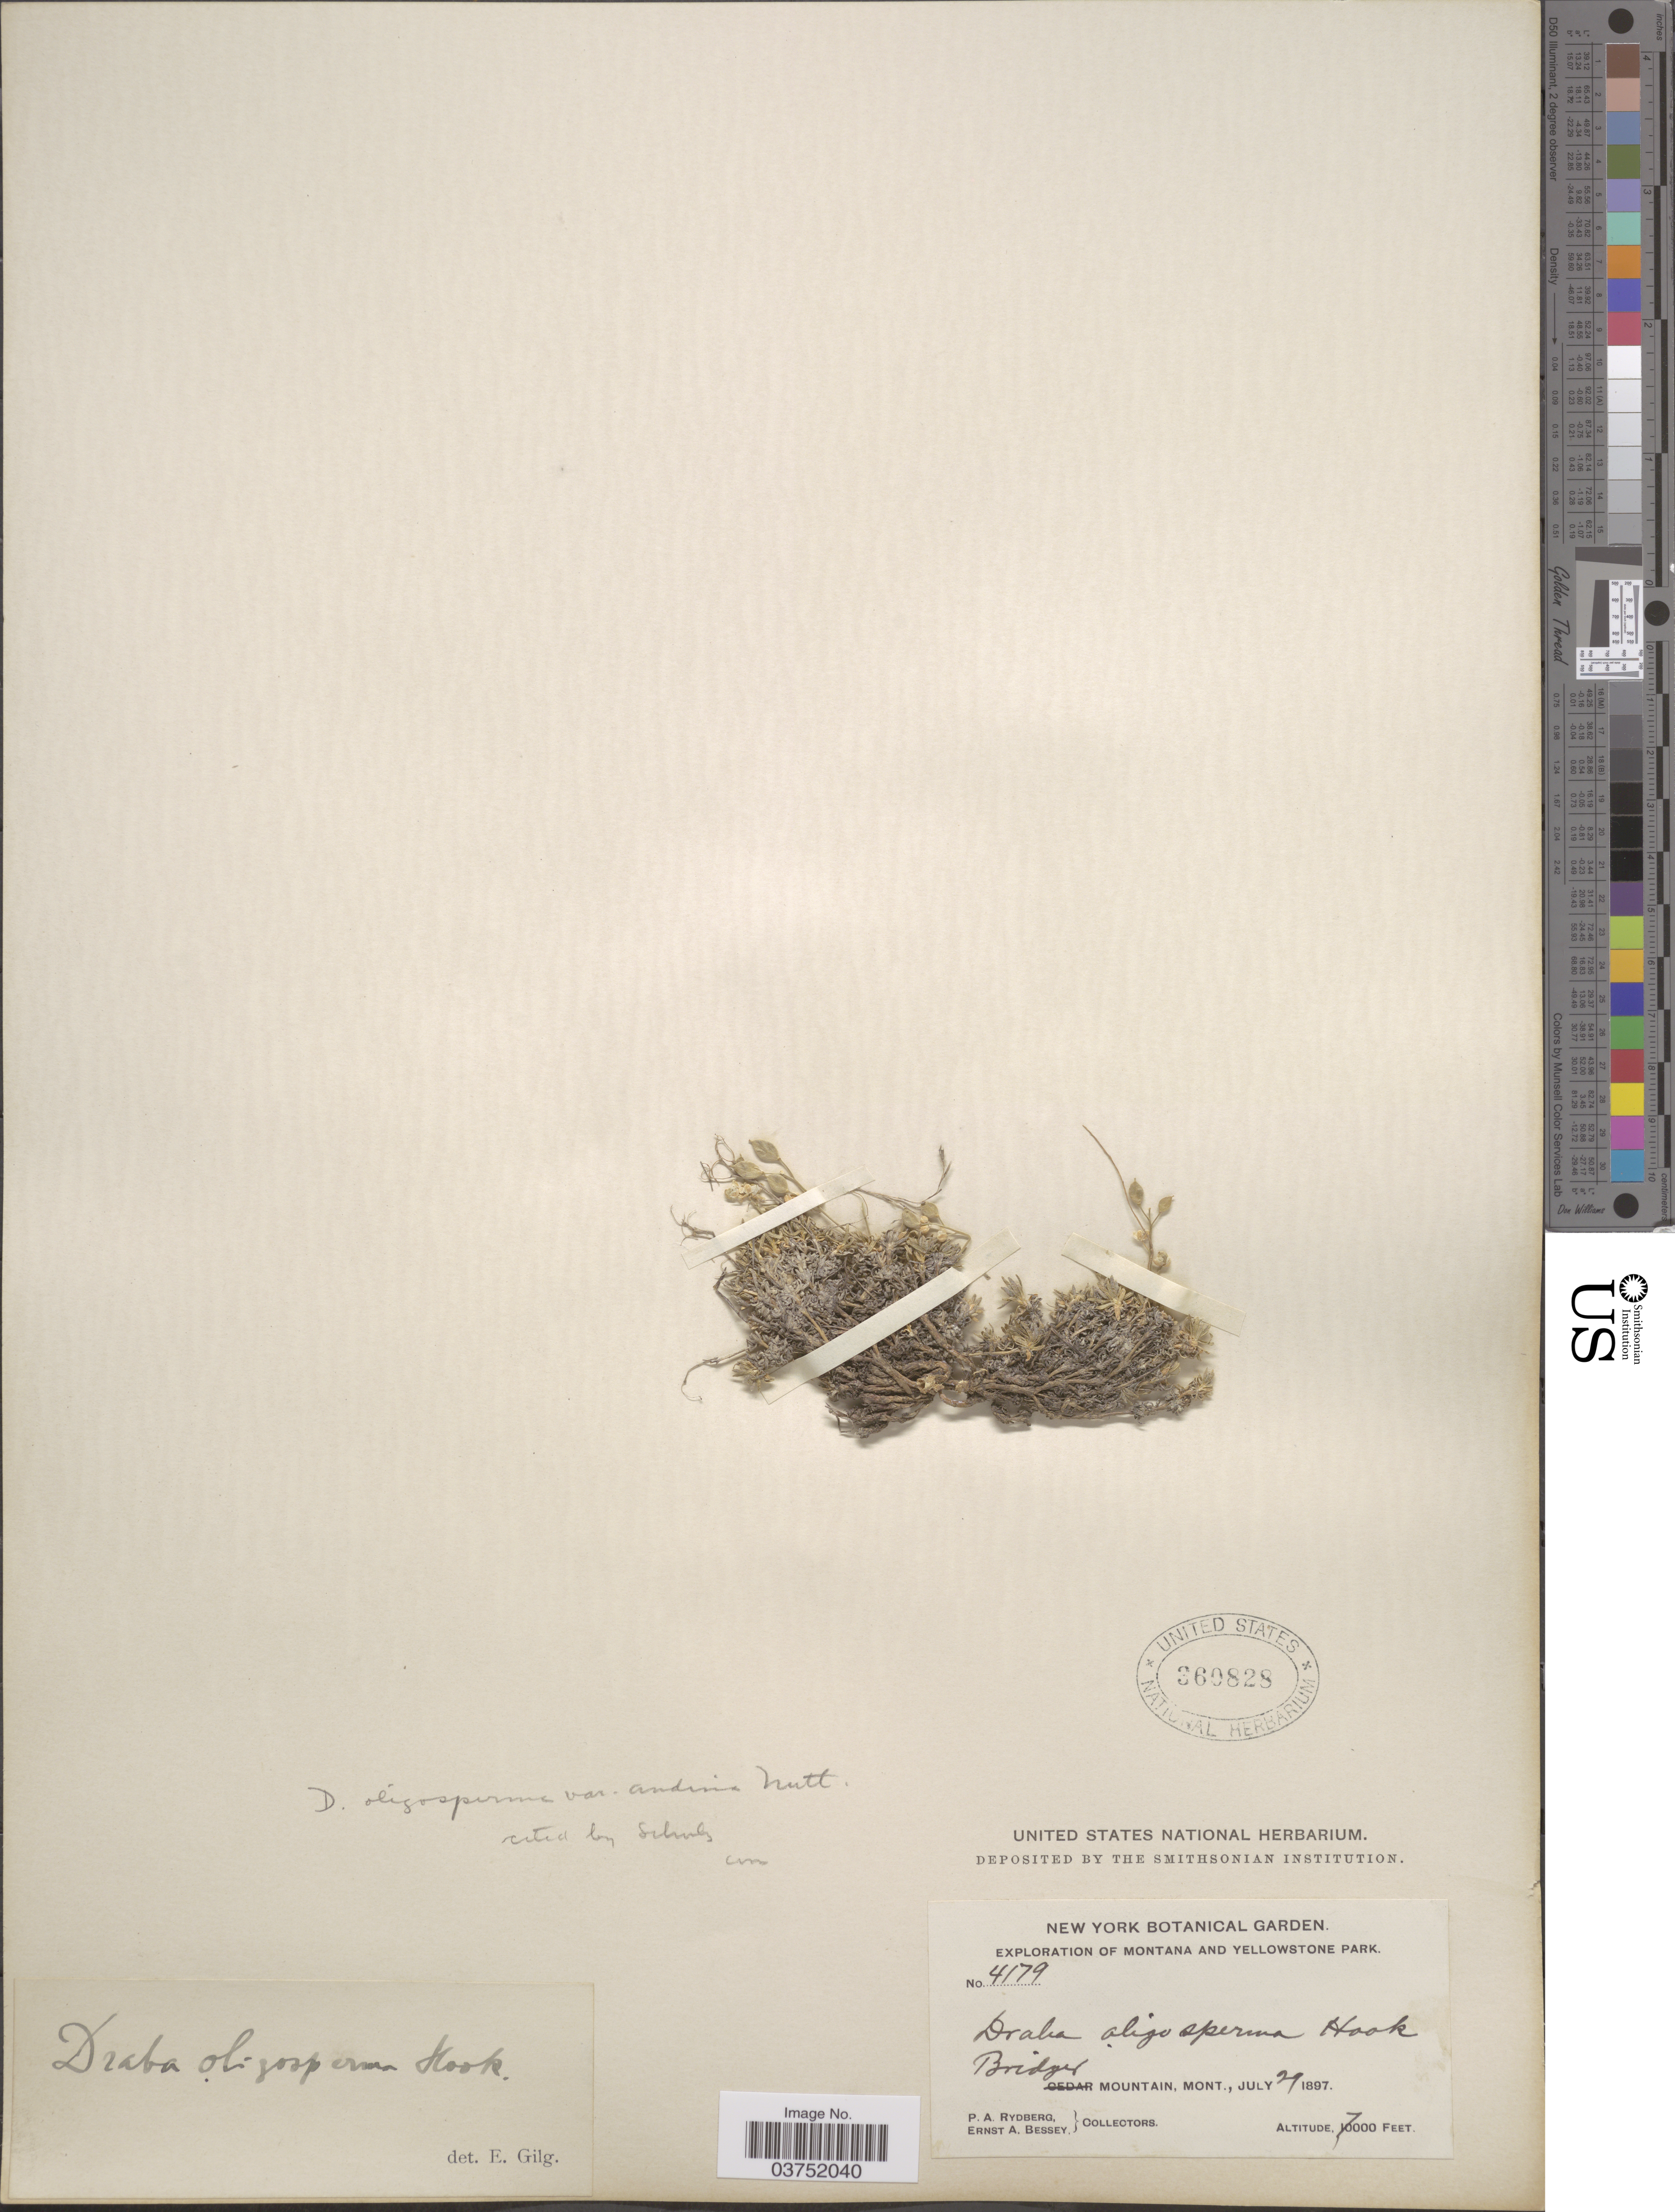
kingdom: Plantae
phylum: Tracheophyta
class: Magnoliopsida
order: Brassicales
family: Brassicaceae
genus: Draba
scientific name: Draba oligosperma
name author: Hook.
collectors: P. A. Rydberg & E. A. Bessey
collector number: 4179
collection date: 1897-07-29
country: United States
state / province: Montana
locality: Yellowstone Park. Bridger Mountain.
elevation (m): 2134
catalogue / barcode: US 360828